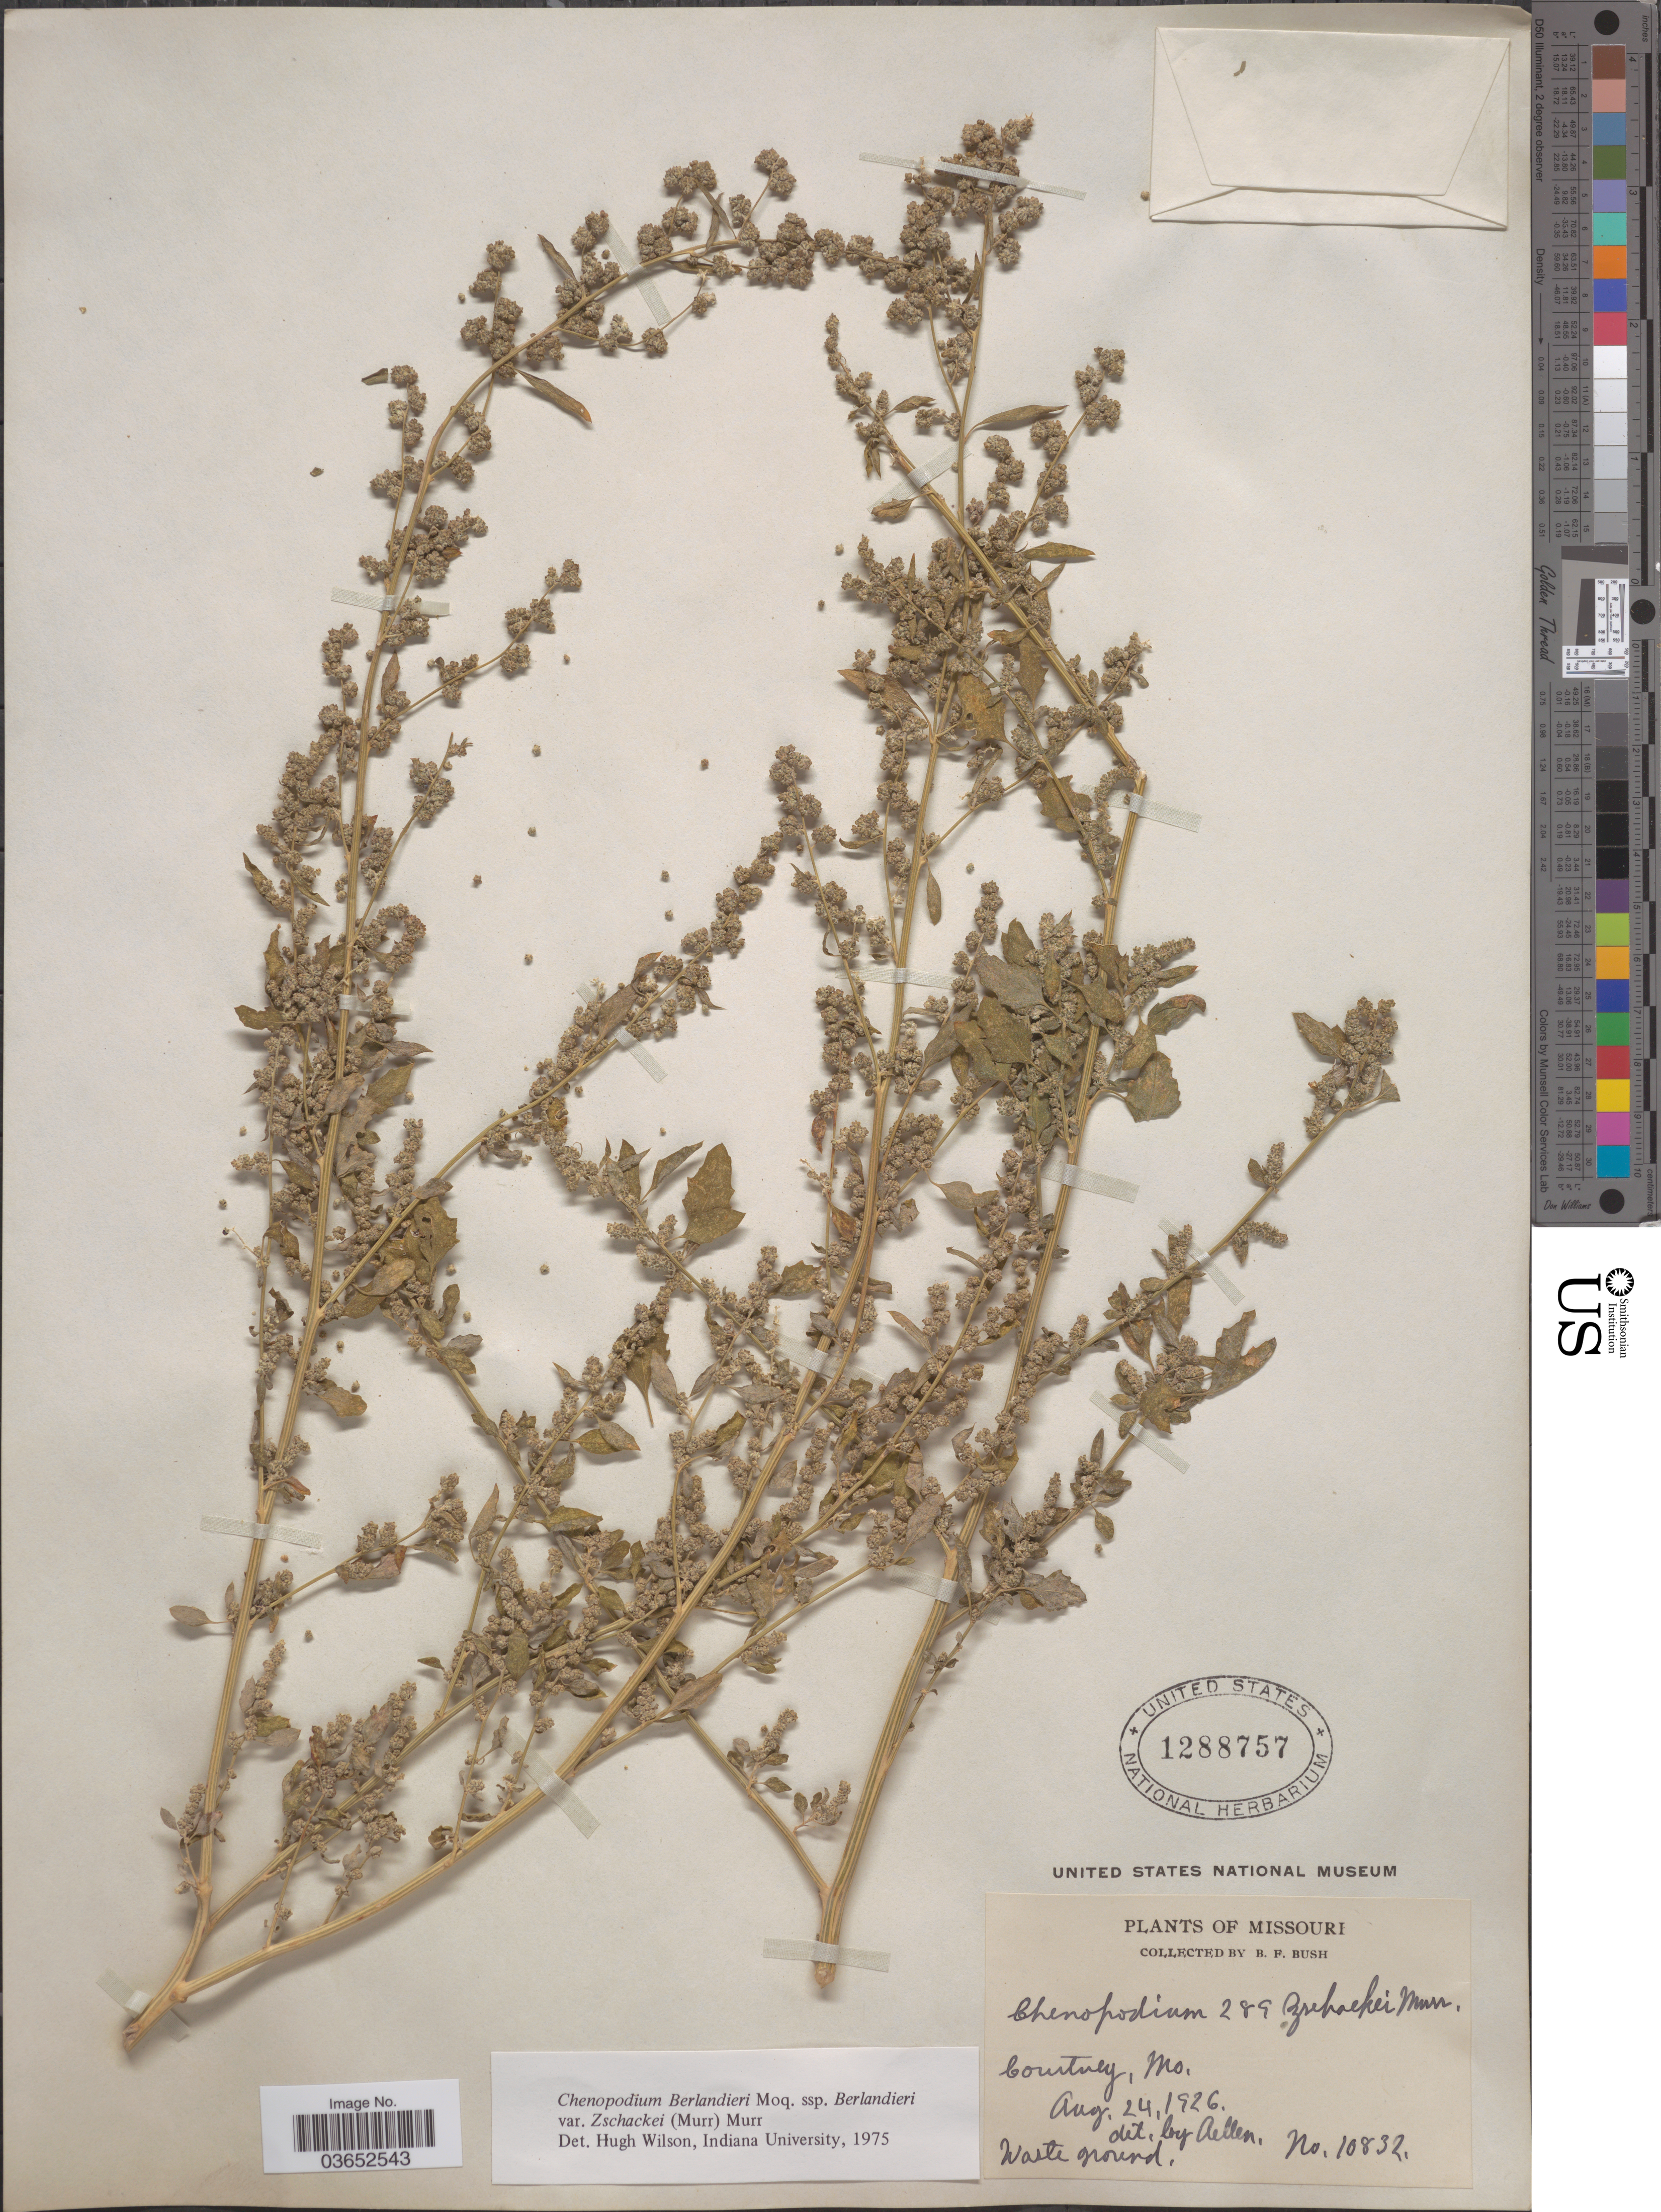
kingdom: Plantae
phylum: Tracheophyta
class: Magnoliopsida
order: Caryophyllales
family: Amaranthaceae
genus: Chenopodium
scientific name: Chenopodium berlandieri var. typicum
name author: A. Ludw. ex Graebn.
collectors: B. F. Bush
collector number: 10832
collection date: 1926-08-24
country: United States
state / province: Missouri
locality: Courtney.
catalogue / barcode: US 1288757